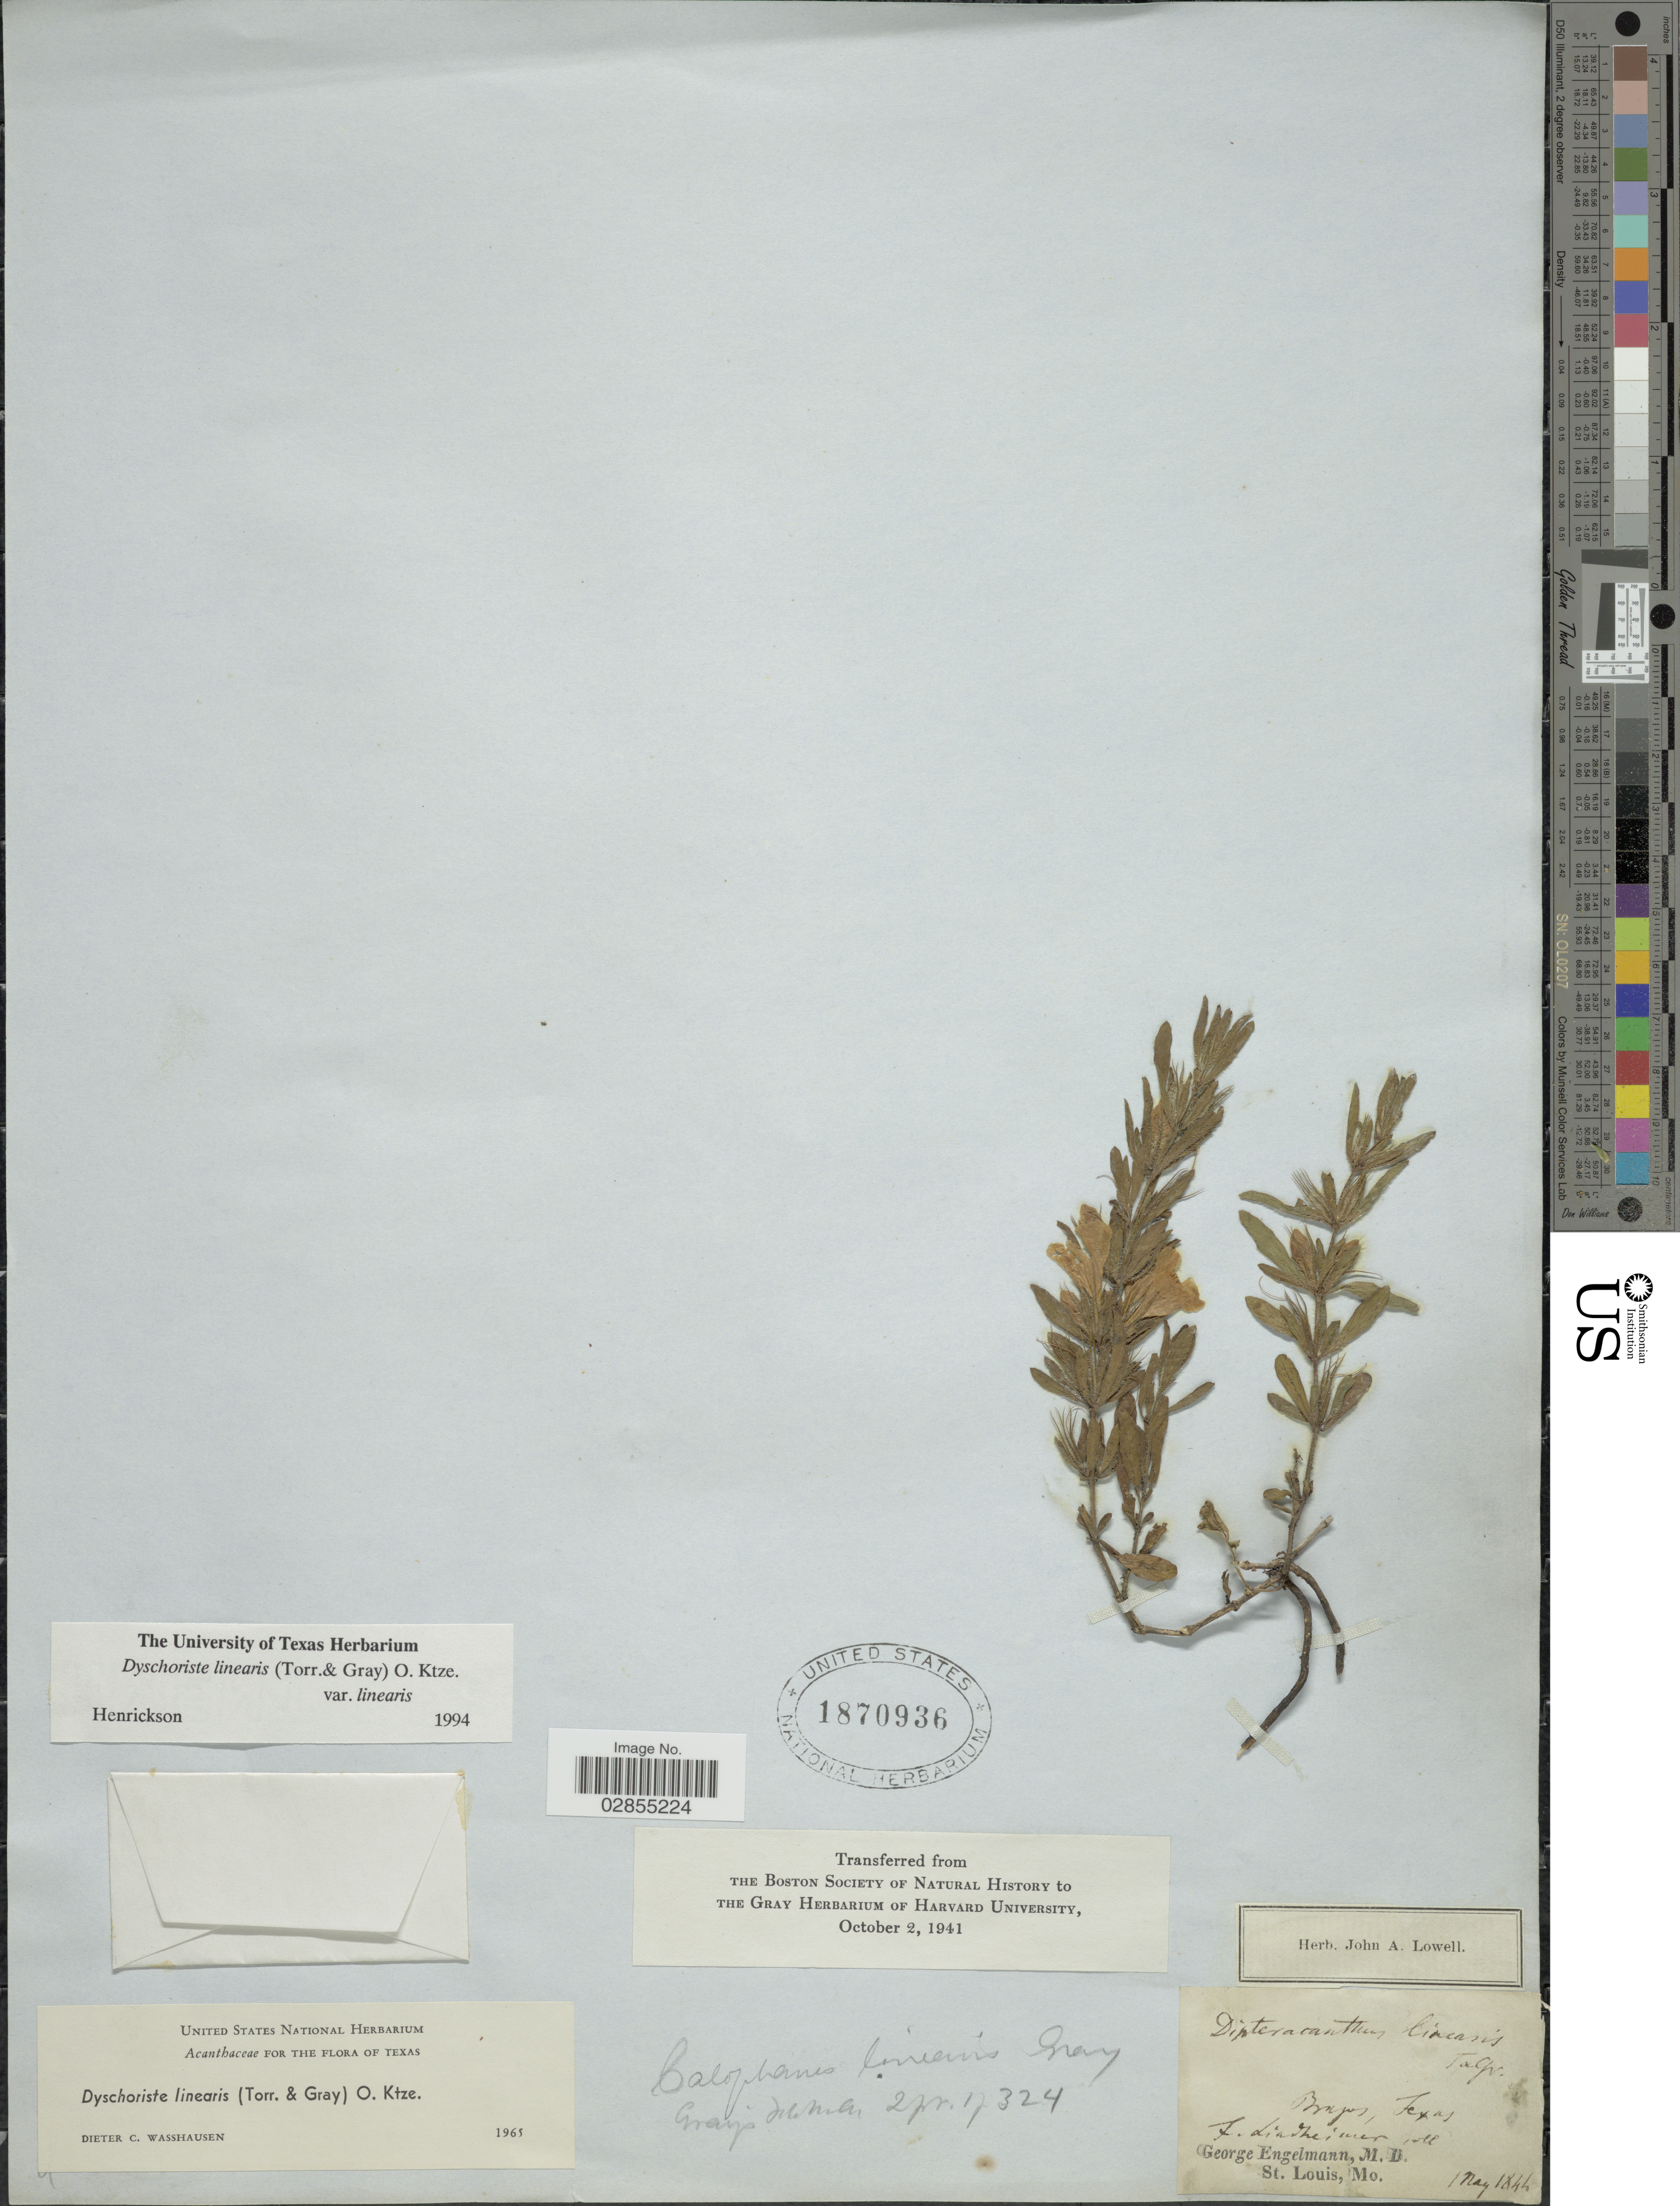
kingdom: Plantae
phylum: Tracheophyta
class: Magnoliopsida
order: Lamiales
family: Acanthaceae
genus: Dyschoriste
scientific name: Dyschoriste linearis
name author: (Torr. & A. Gray) Kuntze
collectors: F. Lindheimer & G. Engelmann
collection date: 1844-05-01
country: United States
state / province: Texas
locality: Brazos.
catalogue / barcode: US 1870936